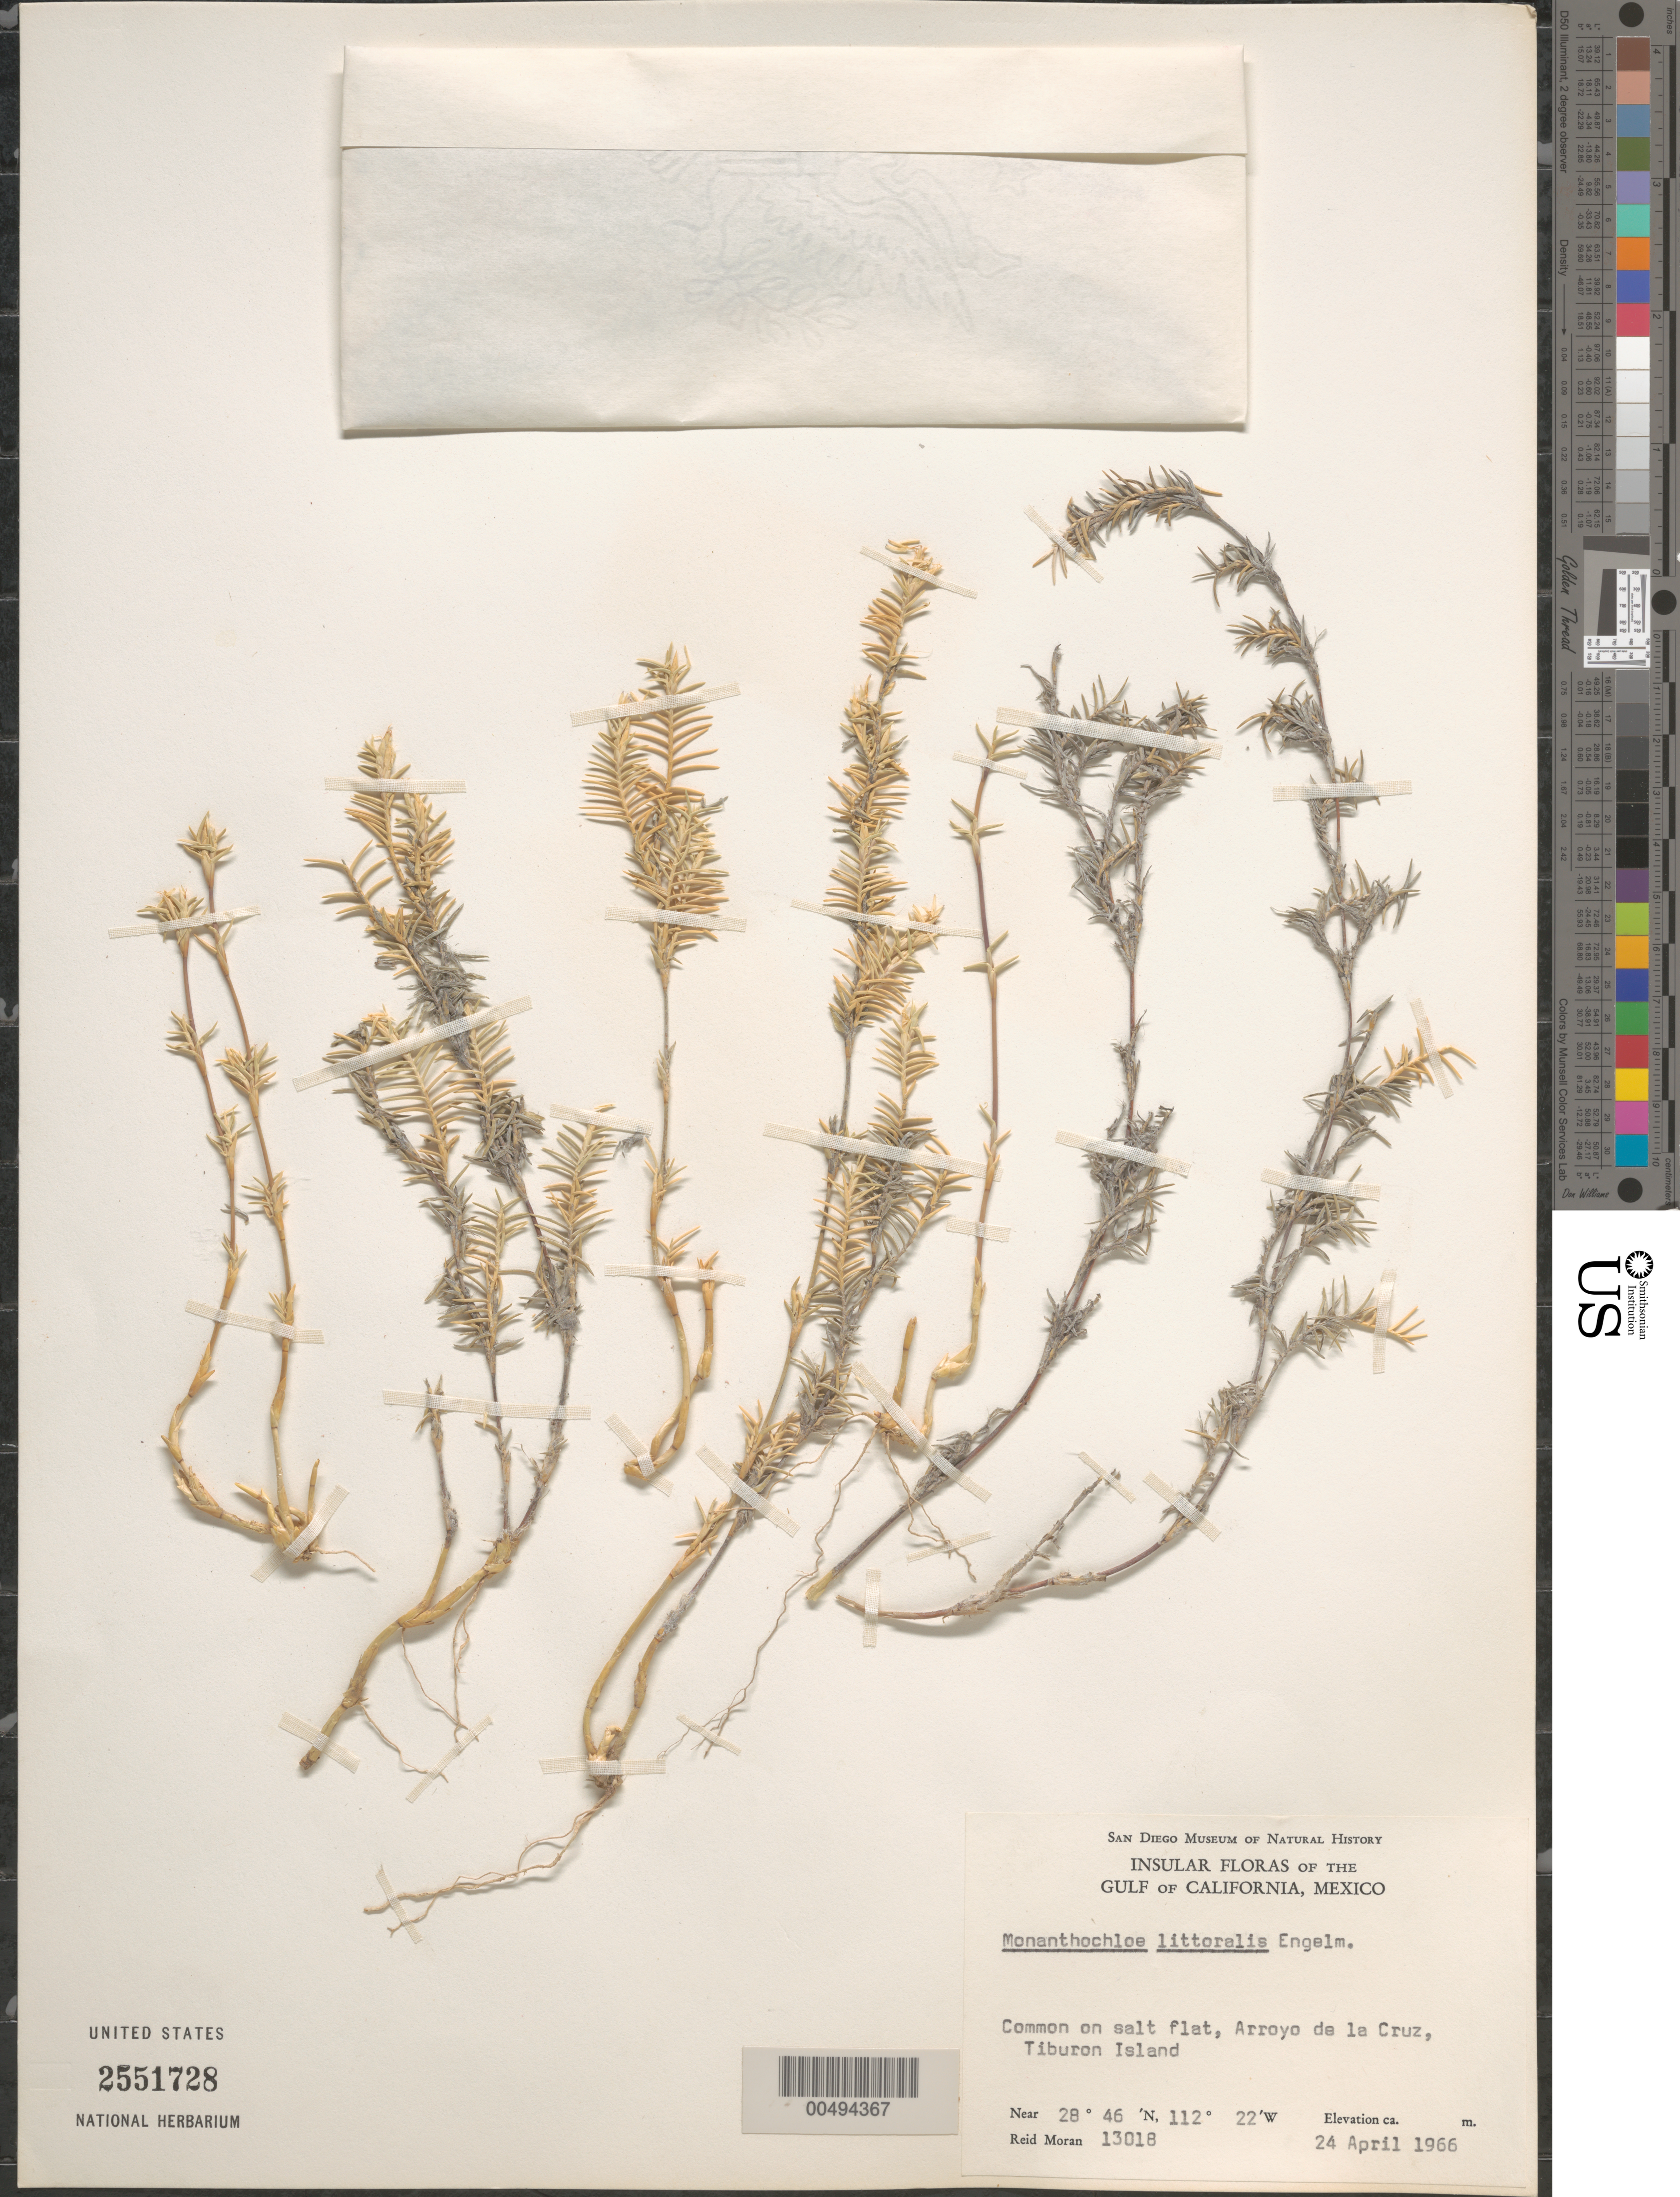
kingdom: Plantae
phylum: Tracheophyta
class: Liliopsida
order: Poales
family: Poaceae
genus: Monanthochloe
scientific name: Monanthochloe littoralis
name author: Engelm.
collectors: R. V. Moran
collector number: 13018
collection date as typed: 24 Apr 1966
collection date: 1966-04-24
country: Mexico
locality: Gulf of California, Arroyo de la Cruz, Tiburon Island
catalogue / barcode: US 2551728